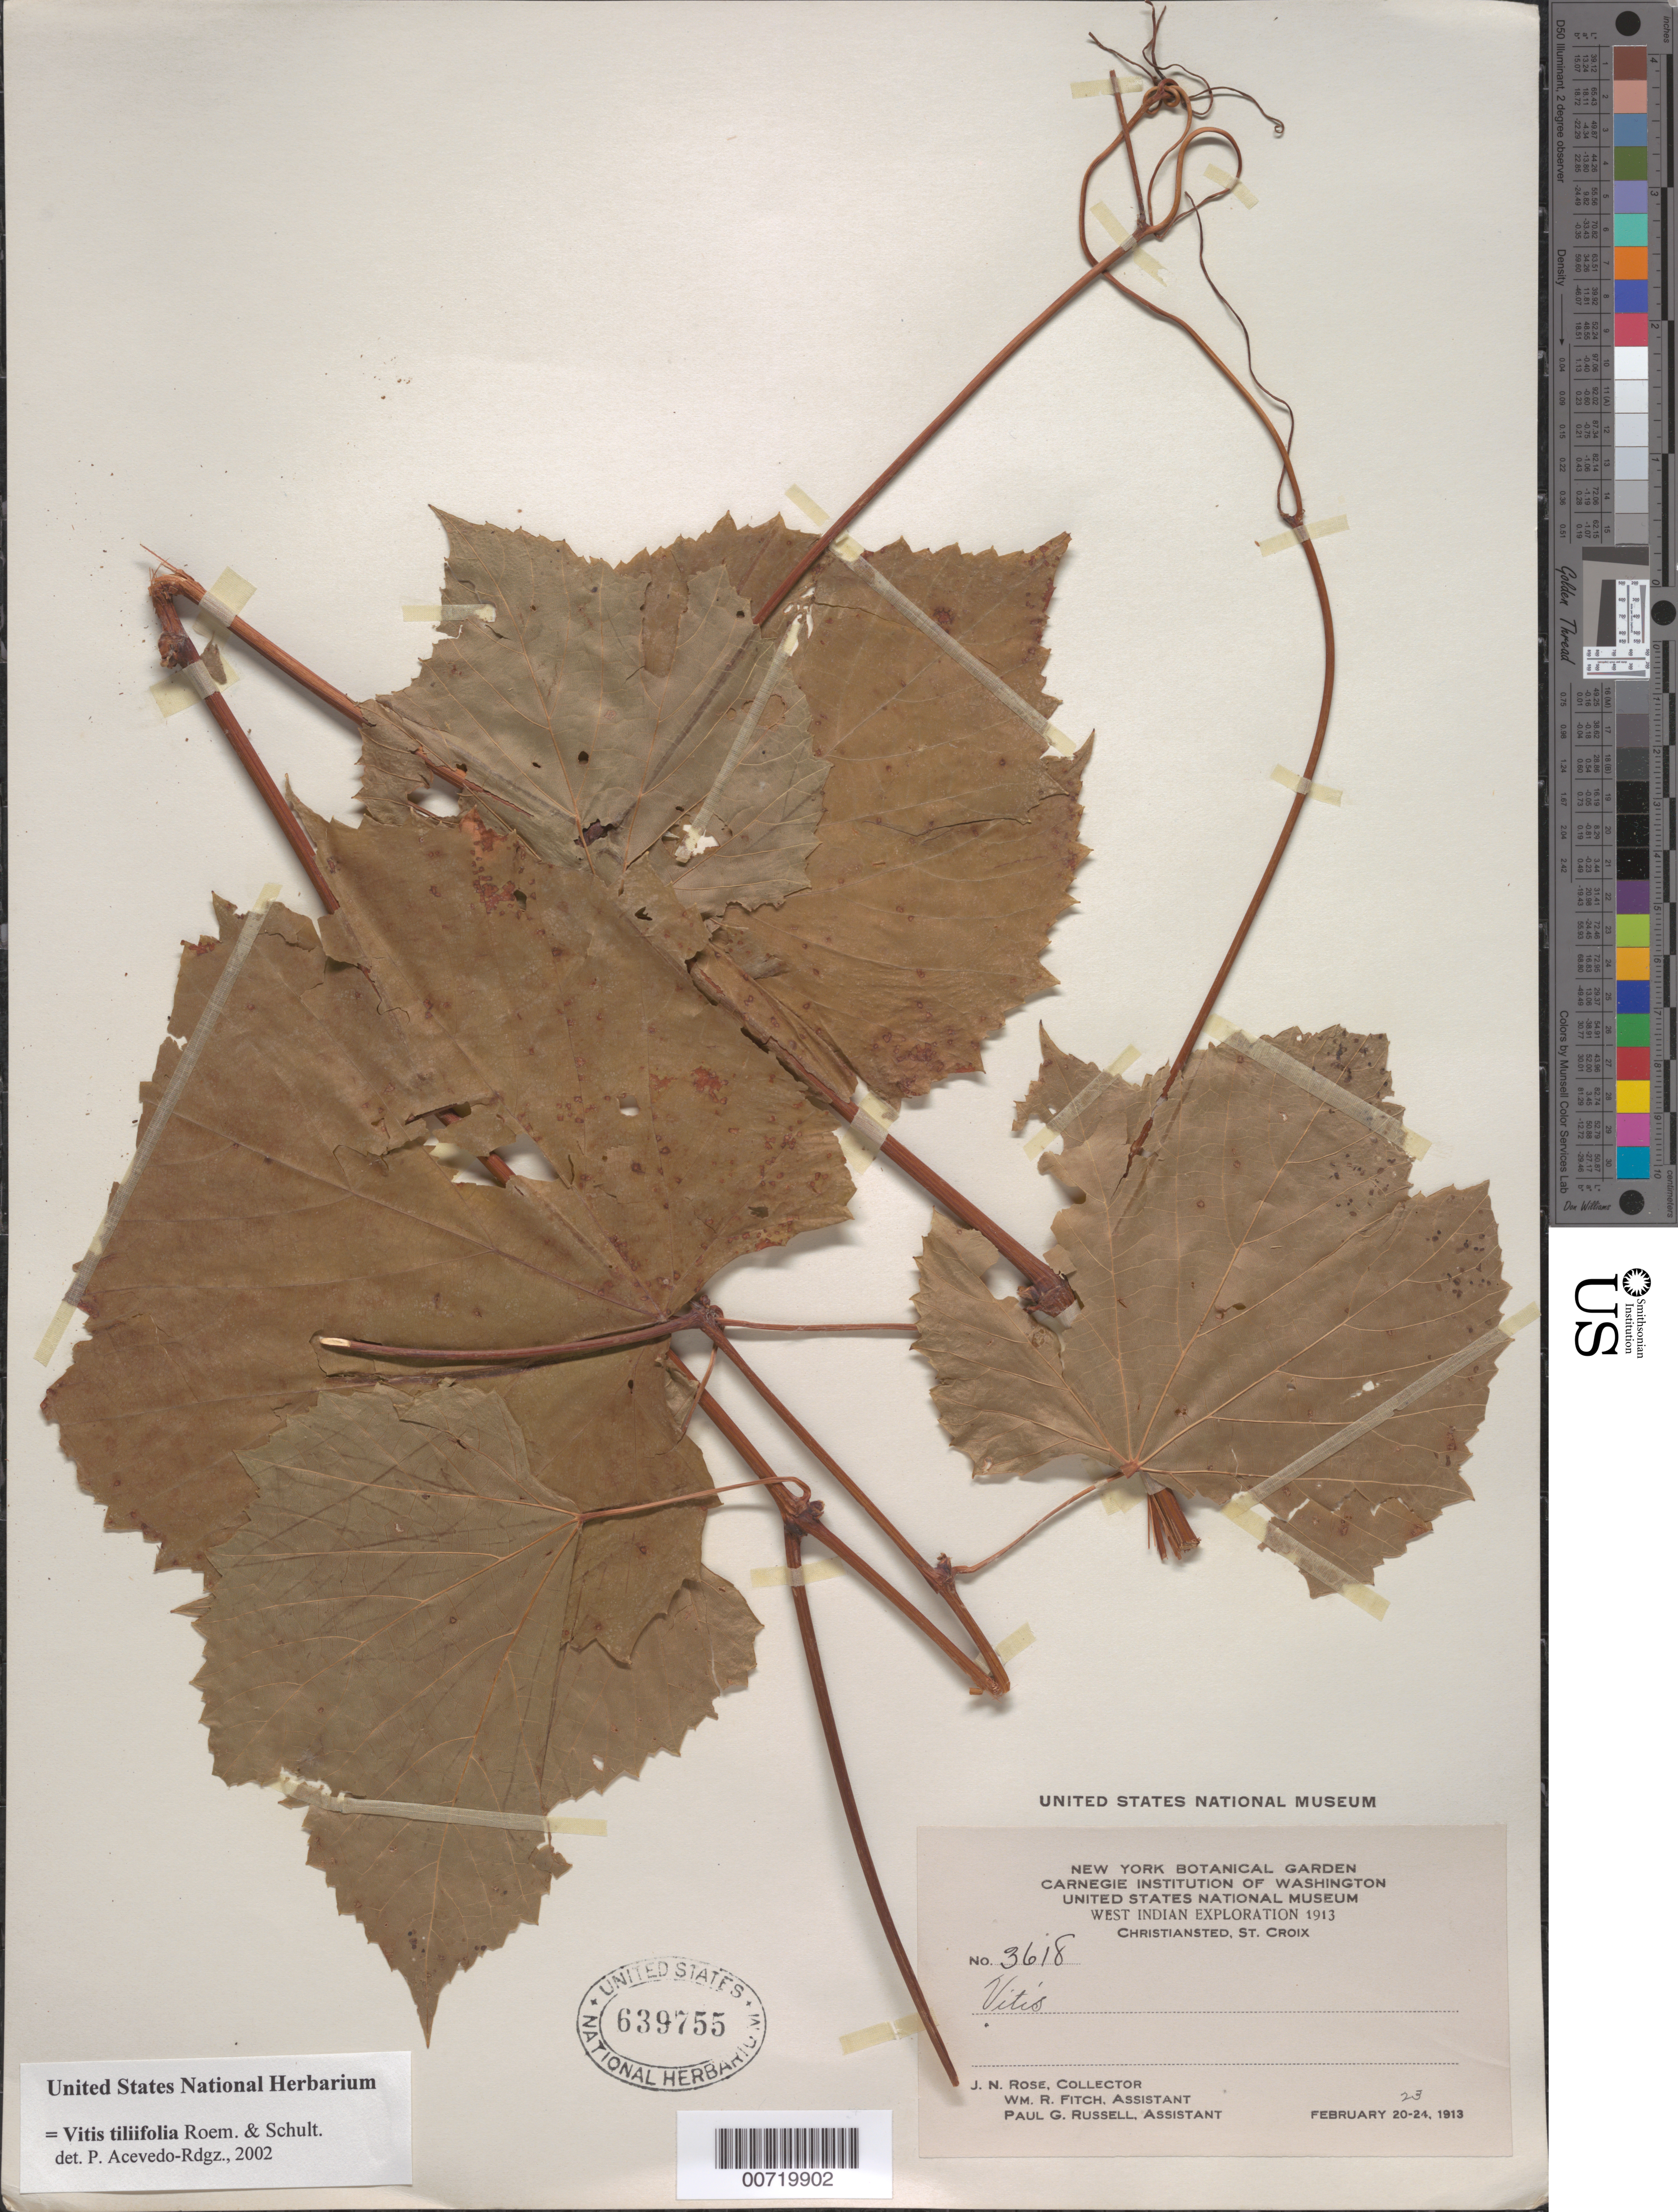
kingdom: Plantae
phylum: Tracheophyta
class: Magnoliopsida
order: Vitales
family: Vitaceae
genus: Vitis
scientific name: Vitis tiliifolia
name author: Humb. & Bonpl. ex Schult.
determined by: Acevedo-Rodríguez, P., (BOT), Smithsonian Institution - National Museum of Natural History (UNITED STATES)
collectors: J. N. Rose, W. R. Fitch & P. G. Russell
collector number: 3618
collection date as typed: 23 Feb 1913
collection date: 1913-02-23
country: U.S. Virgin Islands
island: St. Croix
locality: Christiansted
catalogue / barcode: US 639755